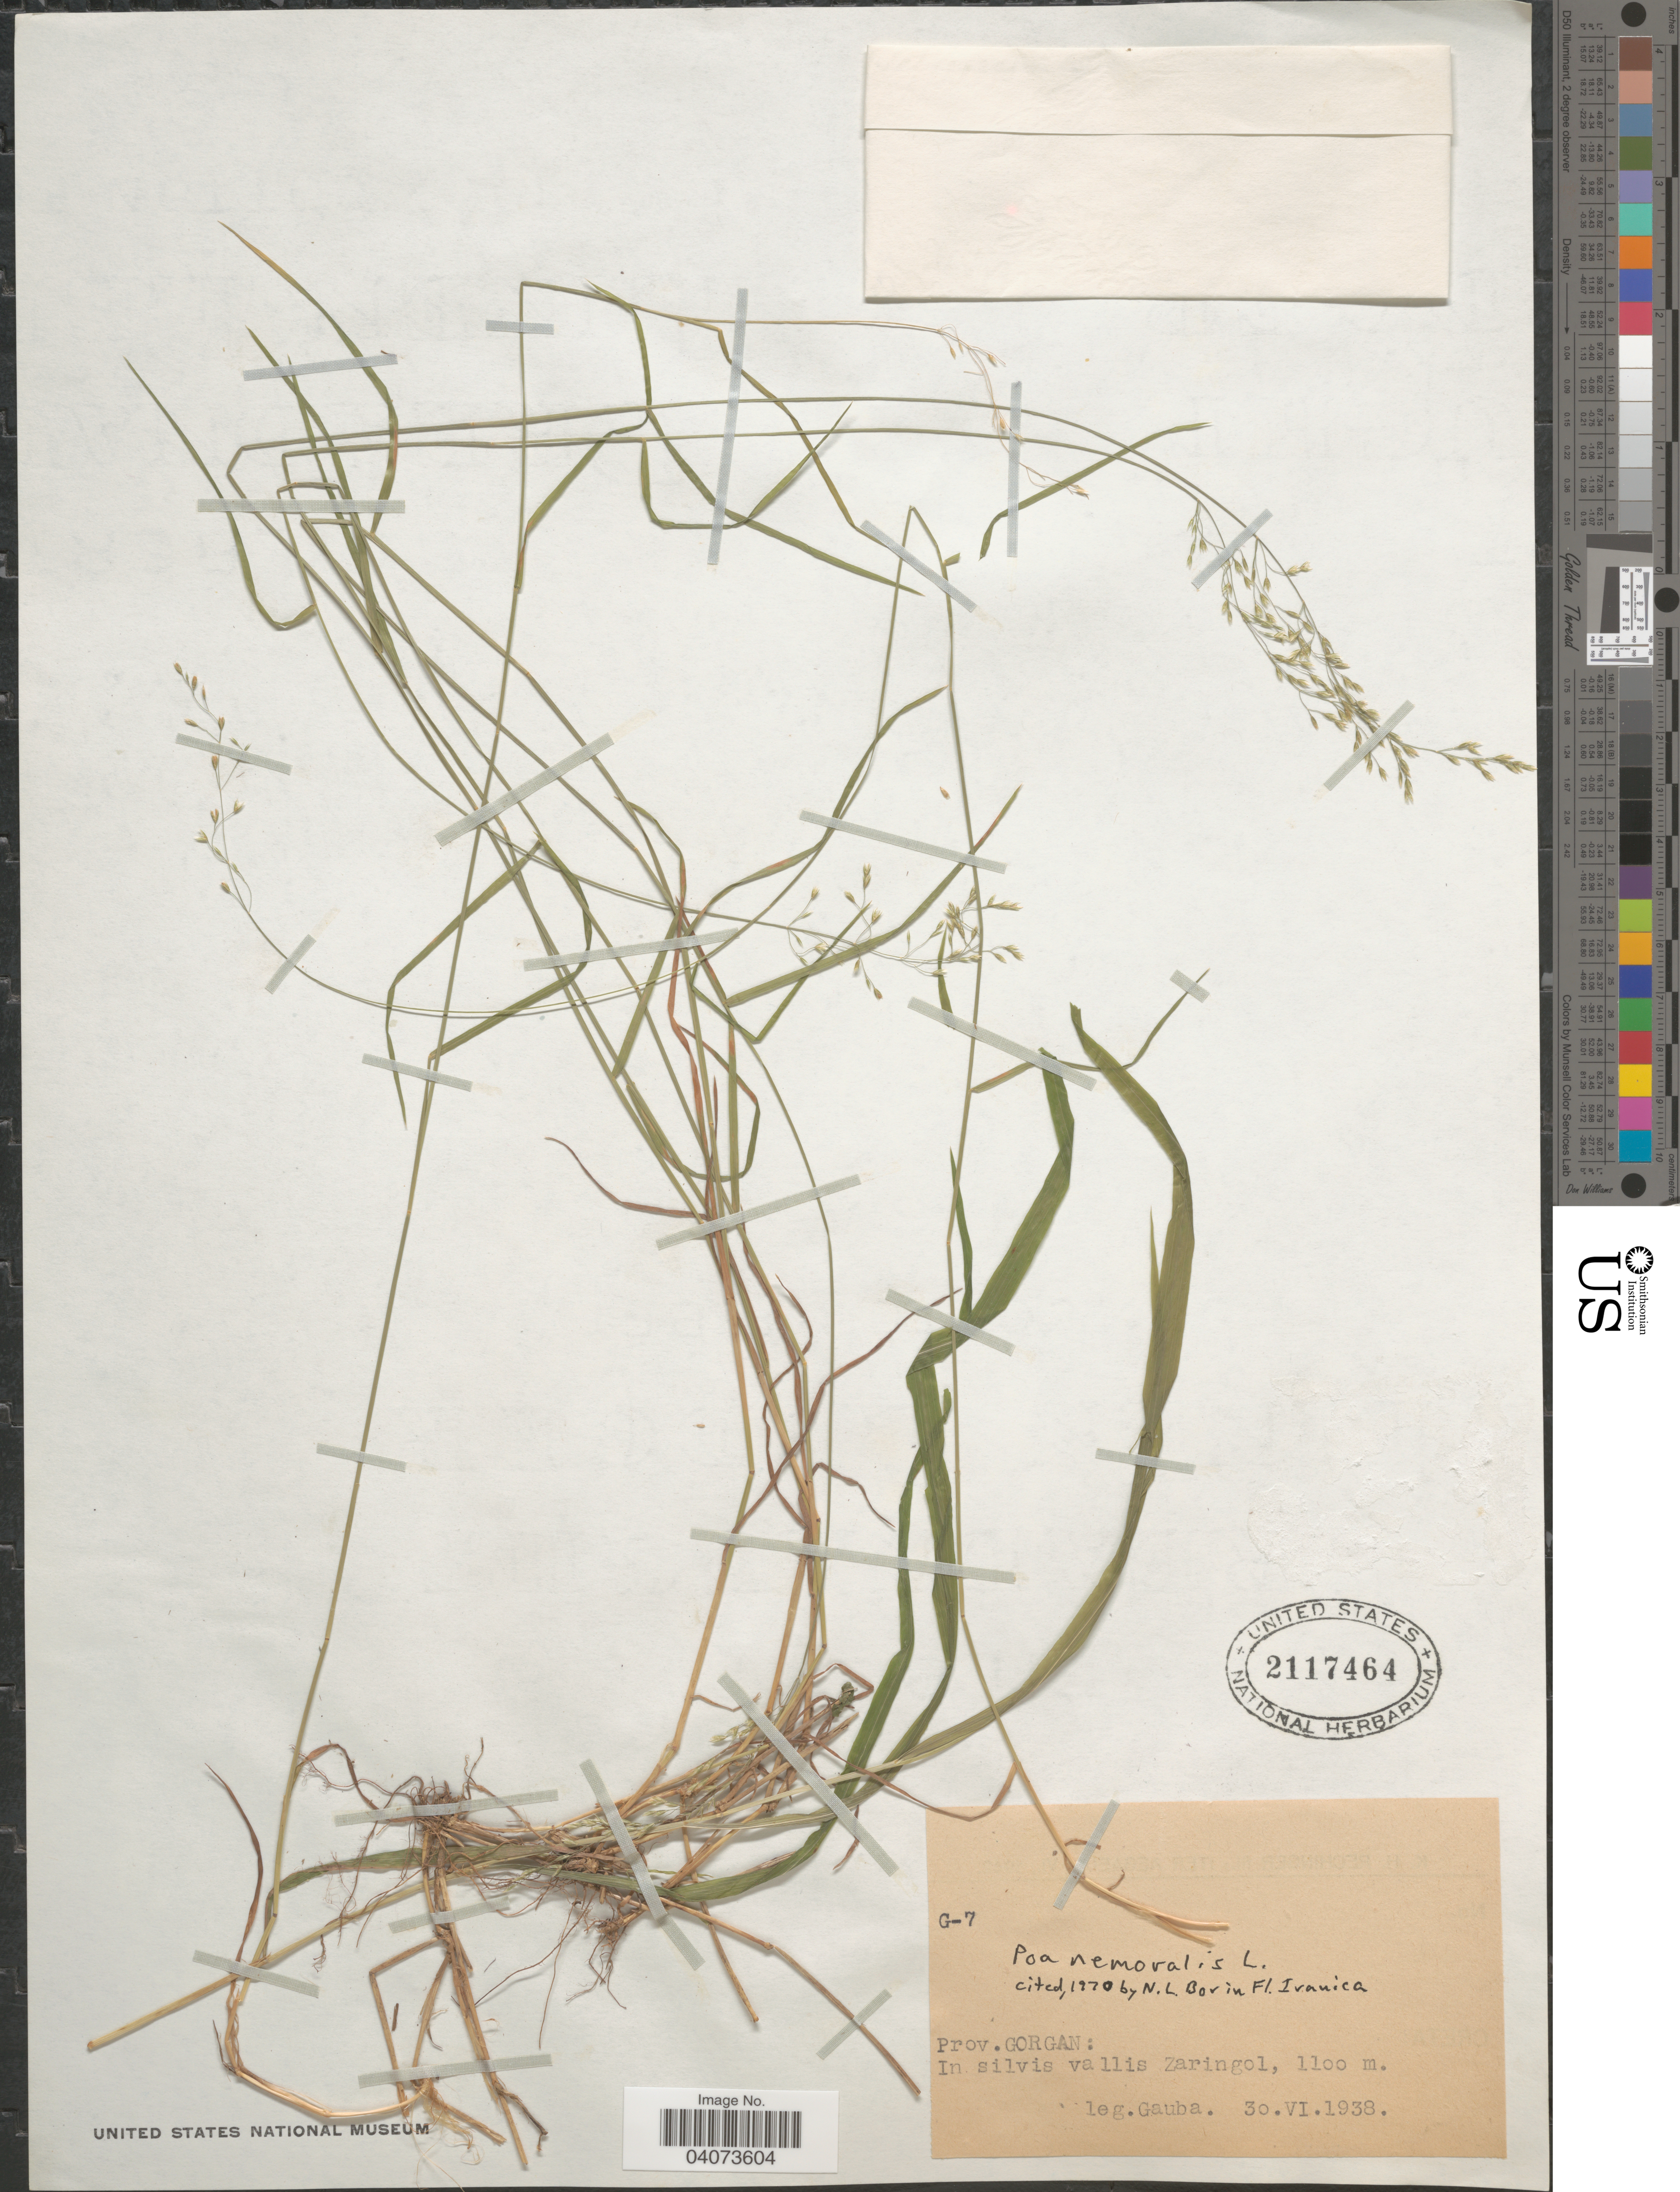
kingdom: Plantae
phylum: Tracheophyta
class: Liliopsida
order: Poales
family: Poaceae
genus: Poa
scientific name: Poa nemoralis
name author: L.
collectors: E. Gauba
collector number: G-7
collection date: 1938-06-30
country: Iran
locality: Prov. Gorgan: In silvis vallis Zaringol.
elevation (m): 1100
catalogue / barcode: US 2117464